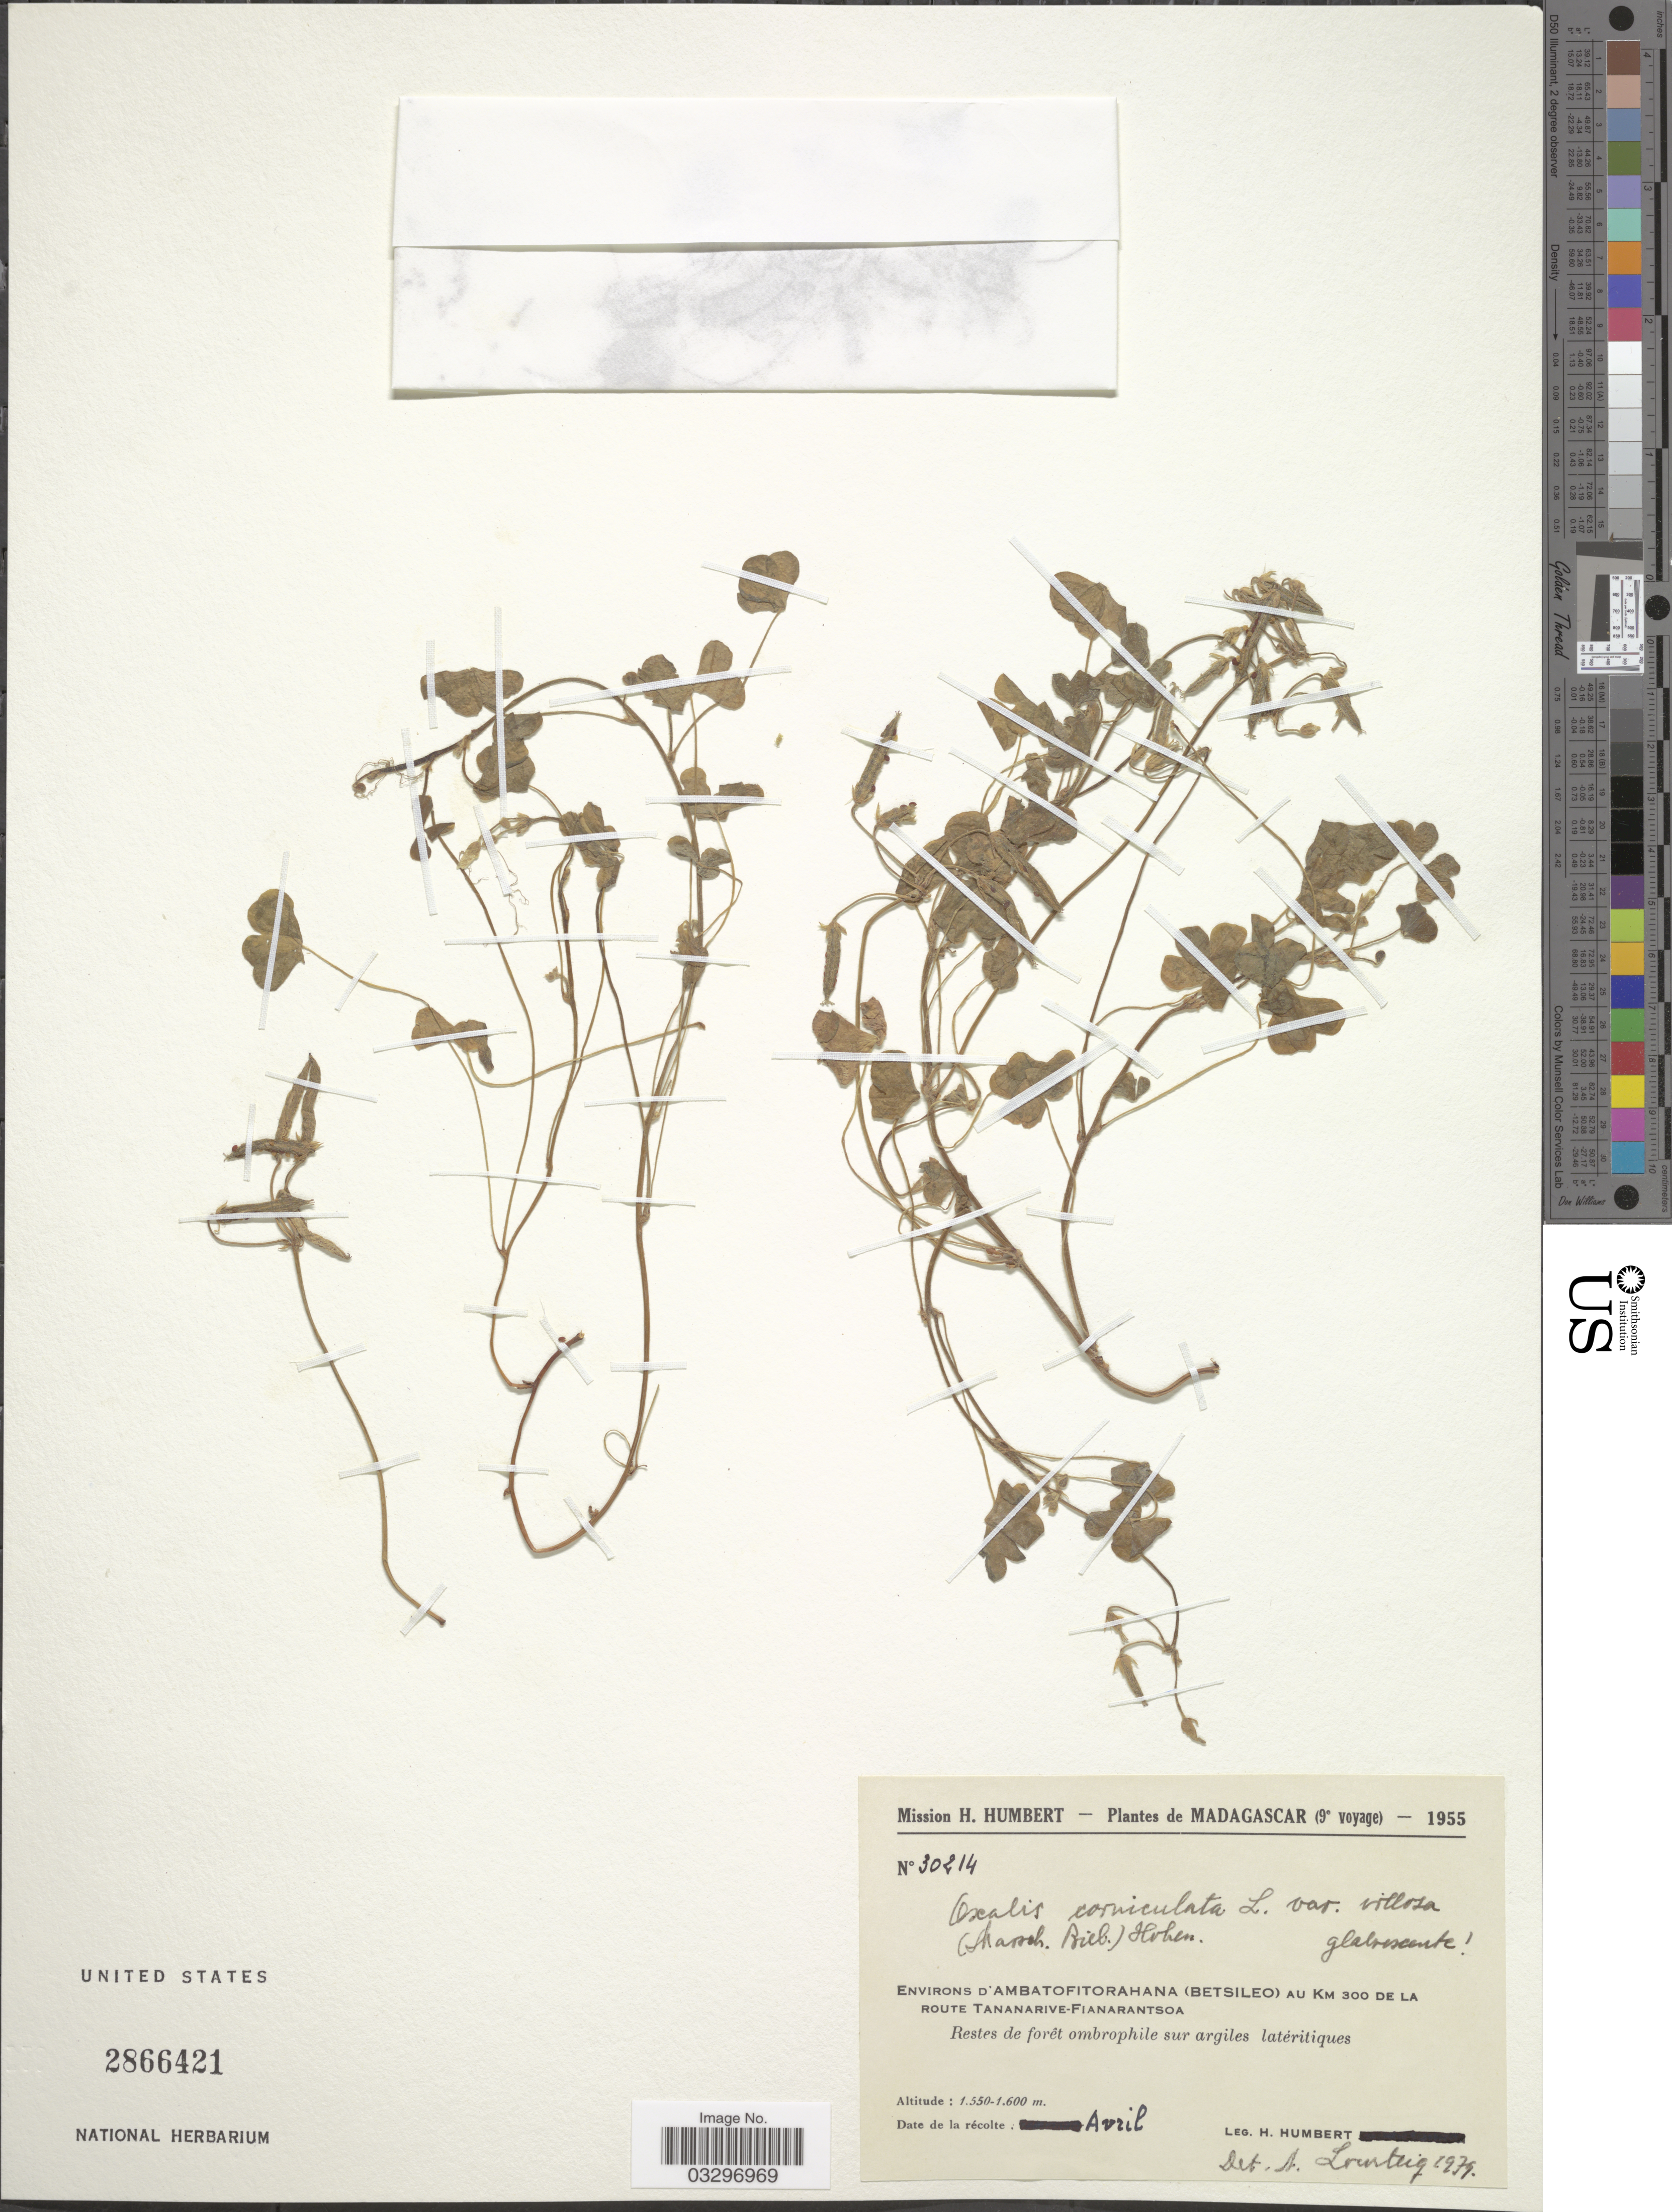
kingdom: Plantae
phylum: Tracheophyta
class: Magnoliopsida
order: Oxalidales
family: Oxalidaceae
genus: Oxalis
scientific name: Oxalis corniculata var. villosa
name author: (M. Bieb.) Hohen.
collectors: H. Humbert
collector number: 30214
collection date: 1955-04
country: Madagascar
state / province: Amoron'i Mania / Haute Matsiatra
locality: Environs d'Ambatofitorahana (Betsileo) au Km 300 de la Route Tananarive-Fianarantsoa.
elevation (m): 1550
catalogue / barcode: US 2866421